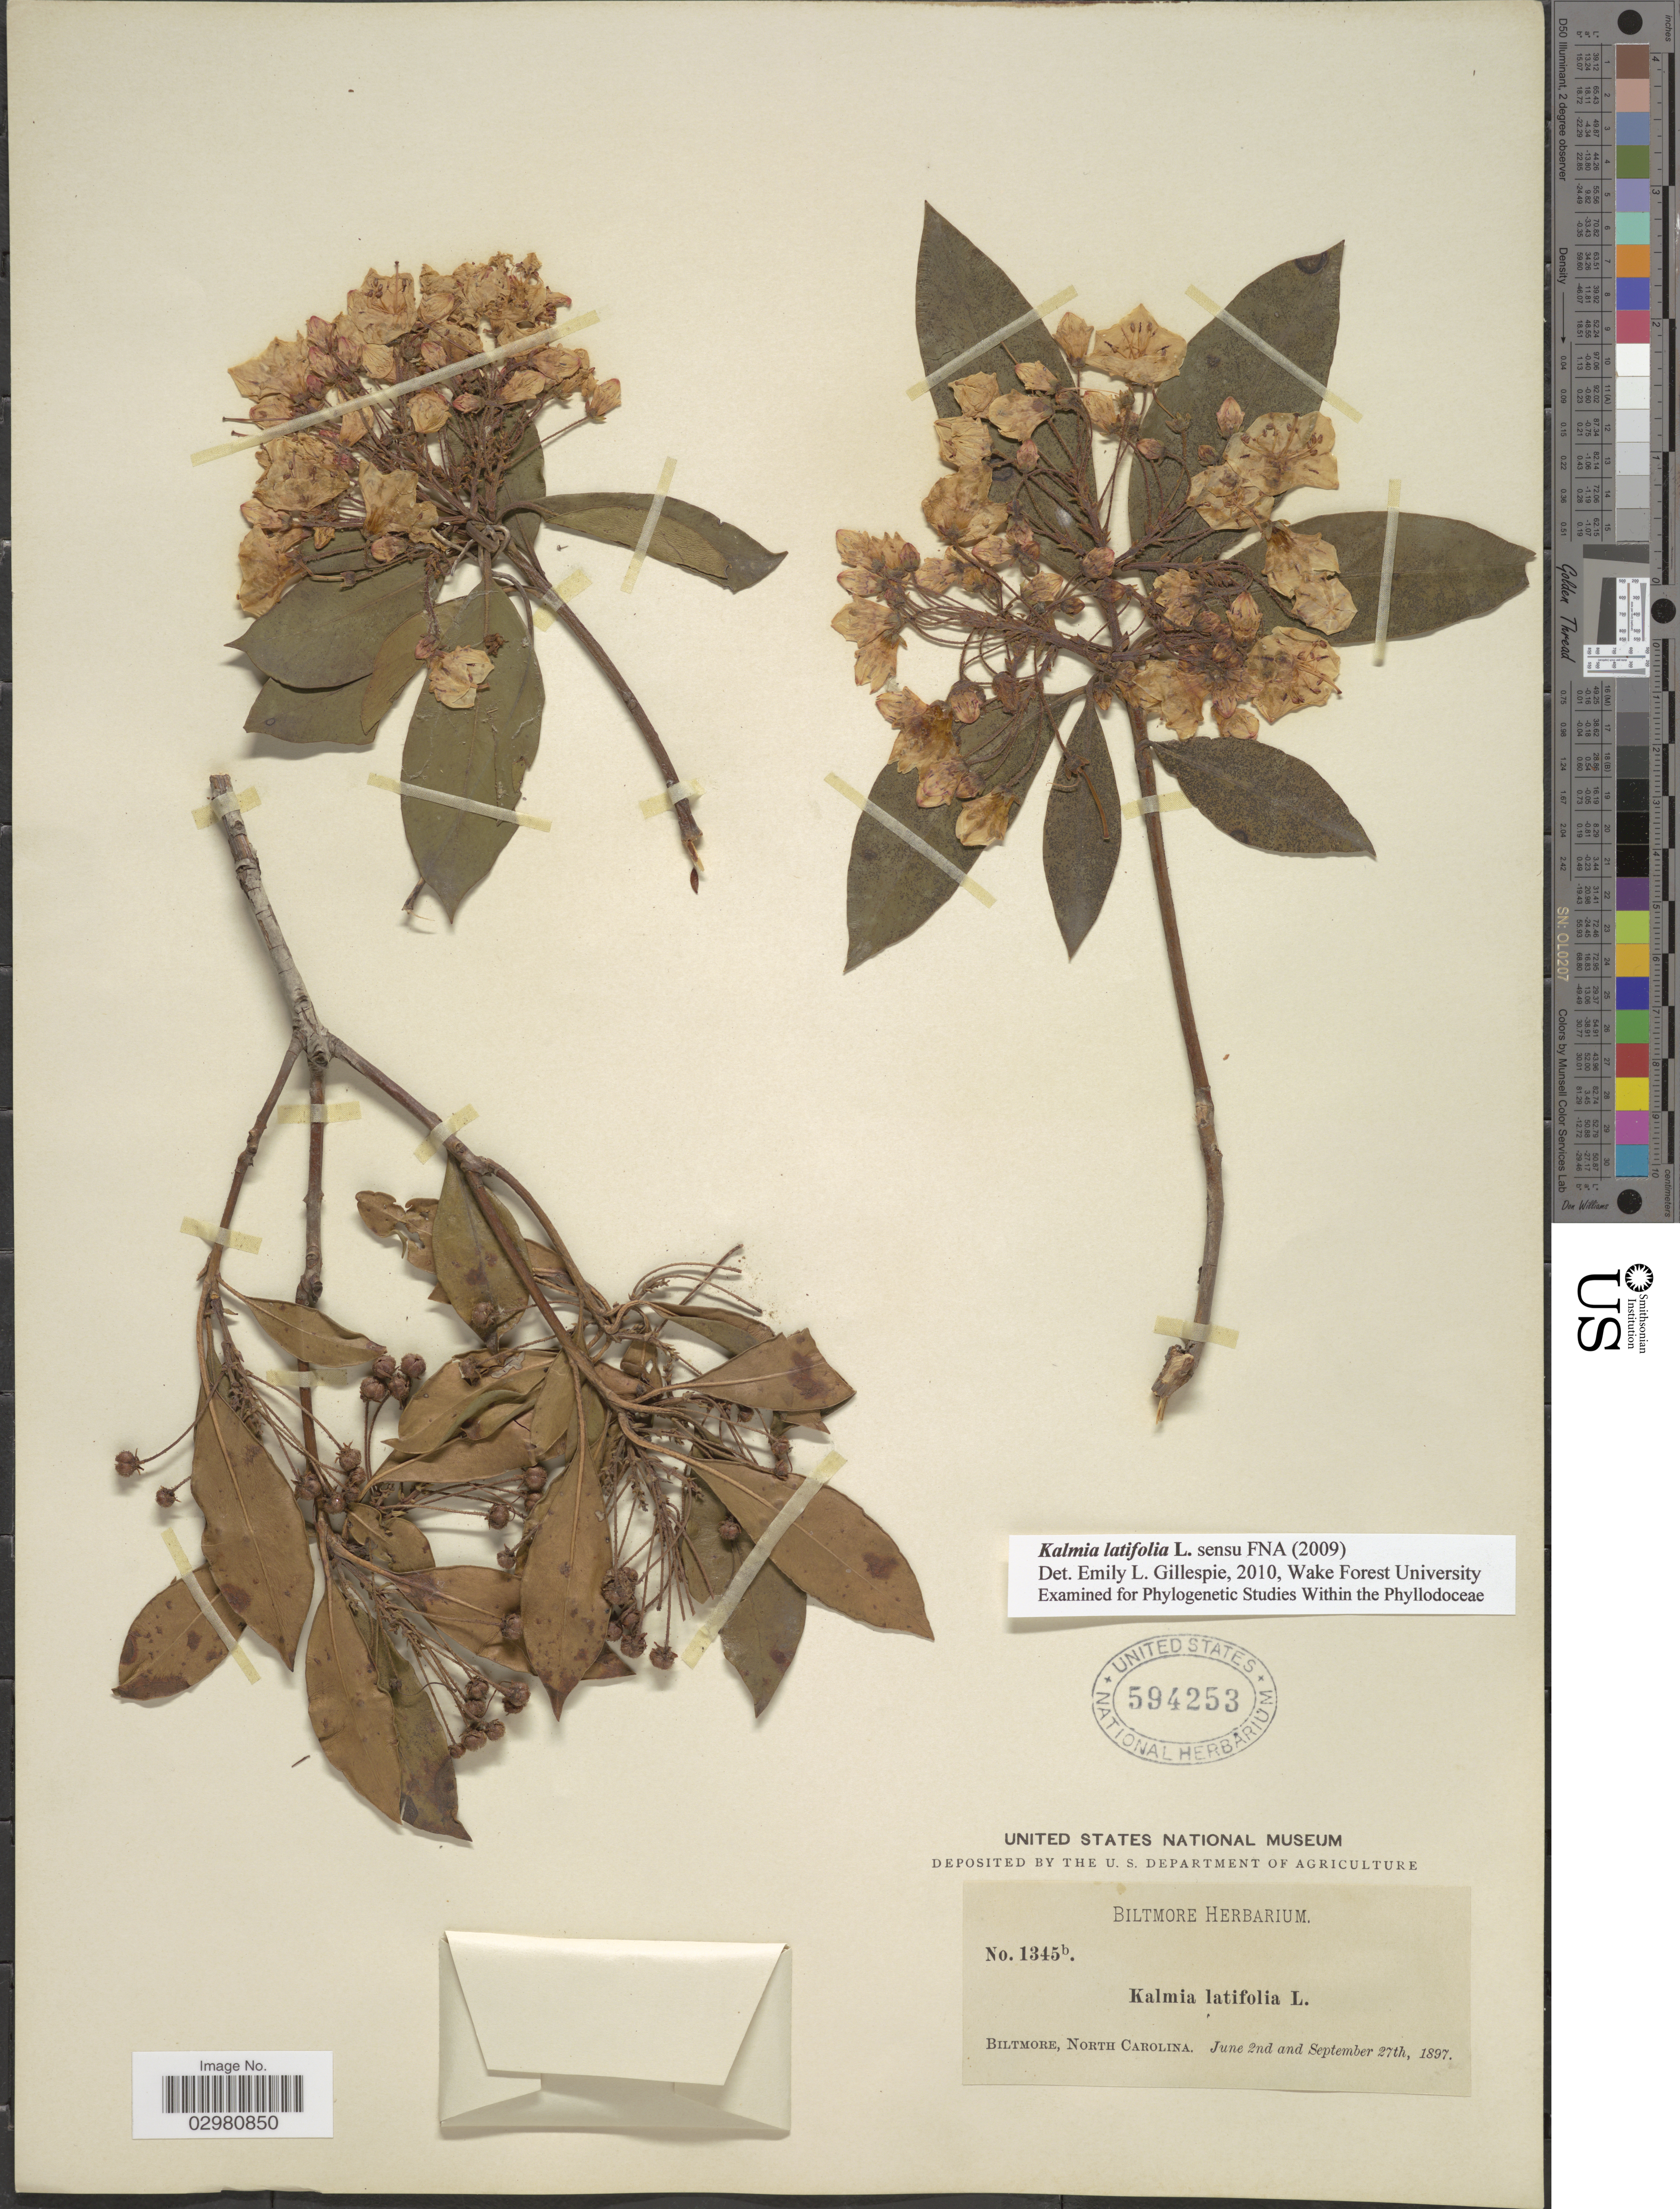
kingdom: Plantae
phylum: Tracheophyta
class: Magnoliopsida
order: Ericales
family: Ericaceae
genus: Kalmia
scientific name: Kalmia latifolia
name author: L.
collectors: ex herb. Biltmore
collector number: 1345b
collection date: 1897-06-02/1897-09-27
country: United States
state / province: North Carolina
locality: Biltmore.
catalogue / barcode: US 594253